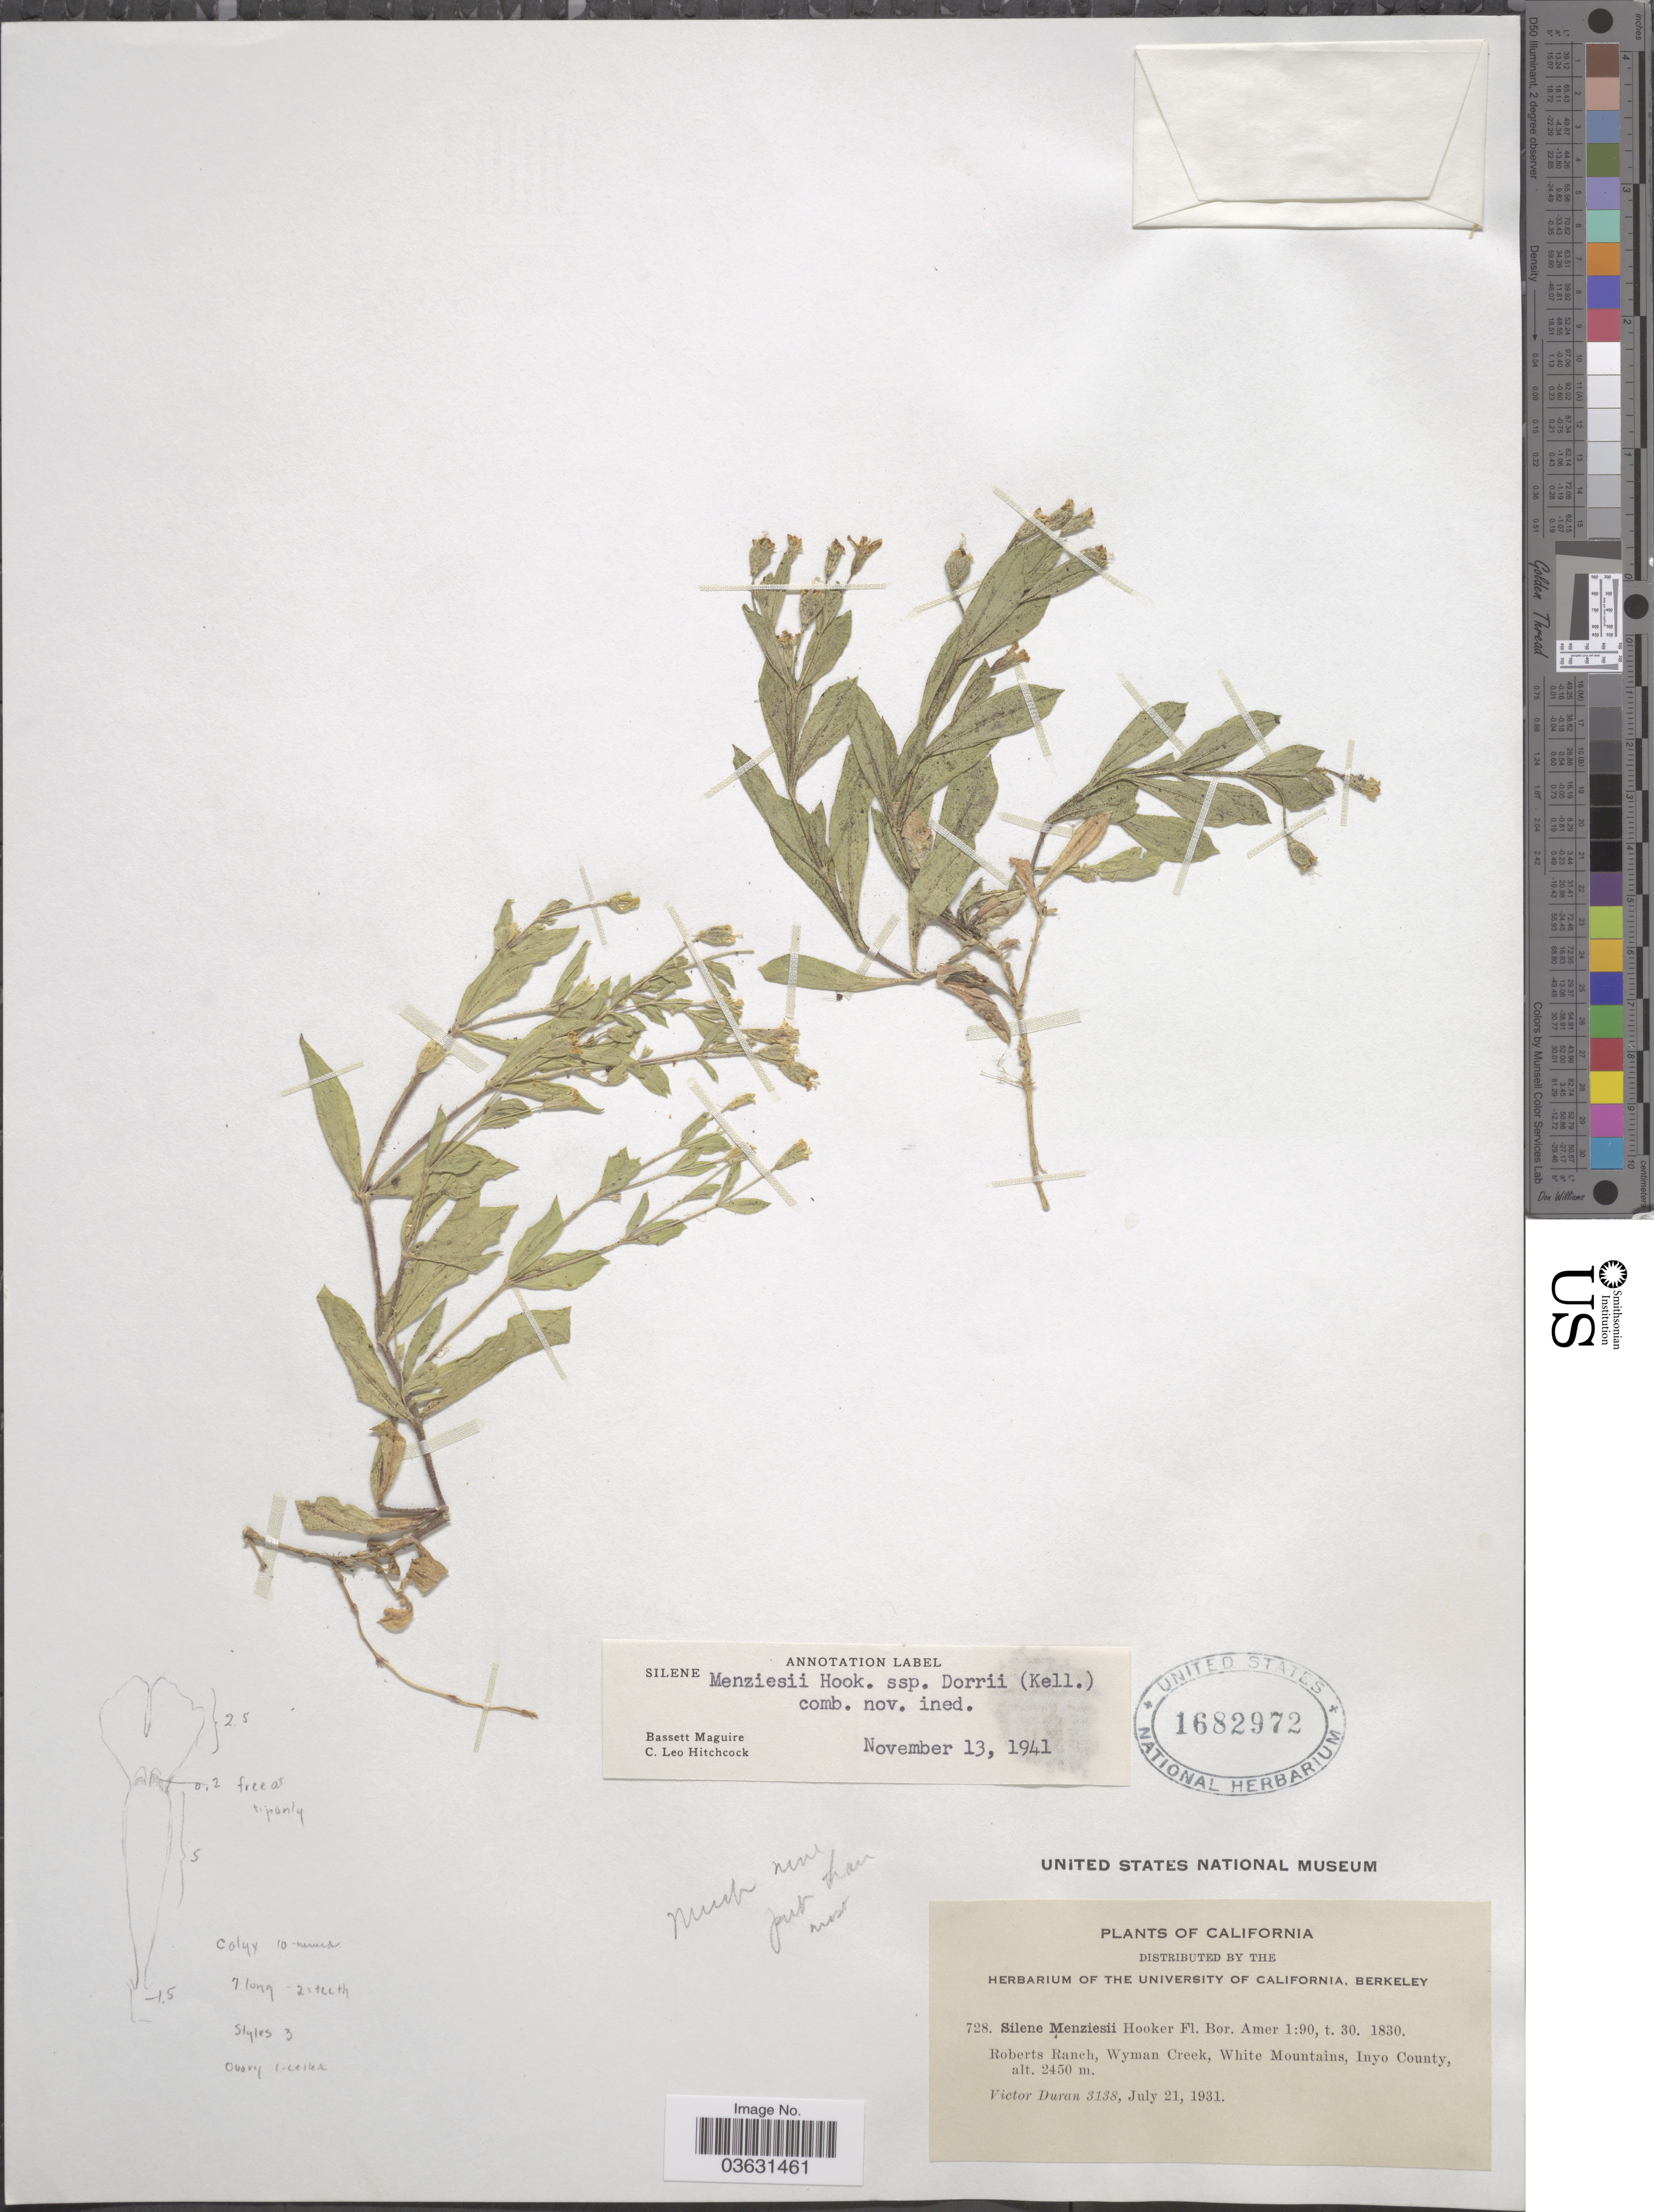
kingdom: Plantae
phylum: Tracheophyta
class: Magnoliopsida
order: Caryophyllales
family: Caryophyllaceae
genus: Silene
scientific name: Silene menziesii subsp. dorrii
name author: (Kellogg) C.L. Hitchc. & Maguire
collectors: V. Duran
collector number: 728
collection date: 1931-07-21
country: United States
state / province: California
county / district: Inyo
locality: Roberts Ranch, Wyman Creek, White Mountains, Inyo County.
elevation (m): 2450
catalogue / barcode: US 1682972